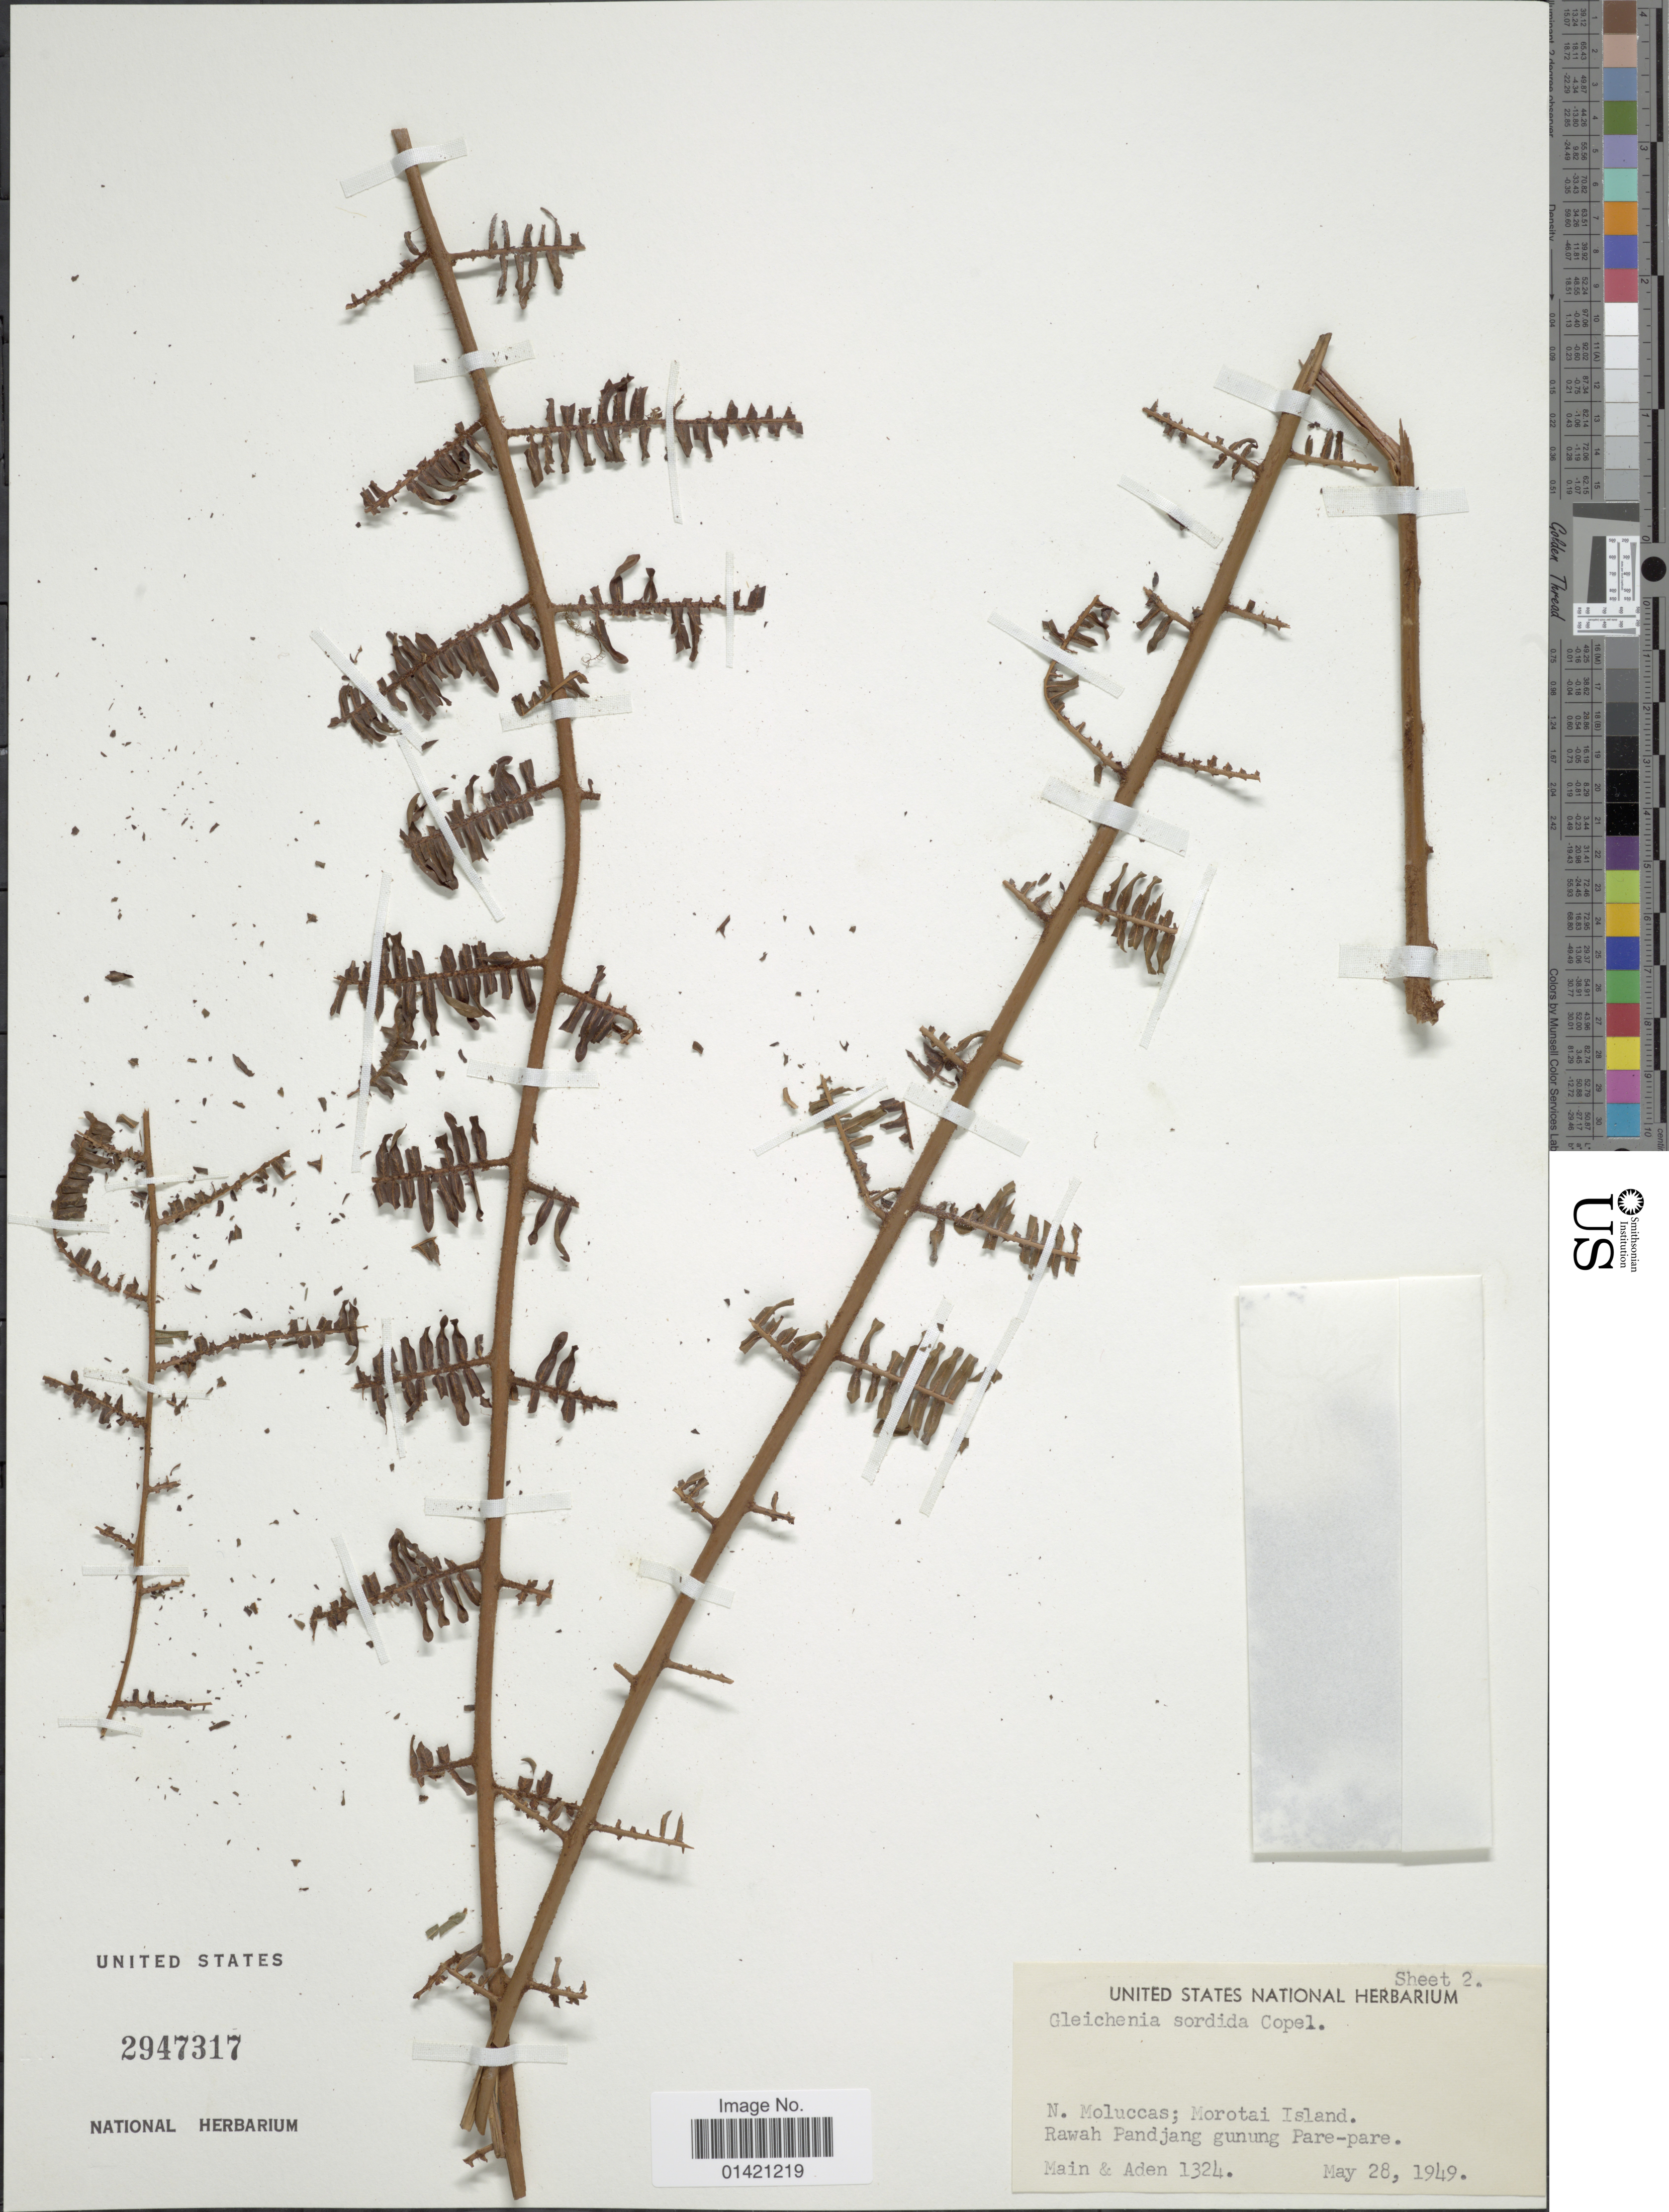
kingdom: Plantae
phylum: Tracheophyta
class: Polypodiopsida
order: Gleicheniales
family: Gleicheniaceae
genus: Diplopterygium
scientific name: Diplopterygium sordidum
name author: (Copel.) Parris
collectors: -. Main & -- Aden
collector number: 1324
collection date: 1949-05-28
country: Indonesia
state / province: Maluku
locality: N. Moluccas; Morotai Island. Rawah Pandjang gunung Pare-pare.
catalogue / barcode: US 2947317